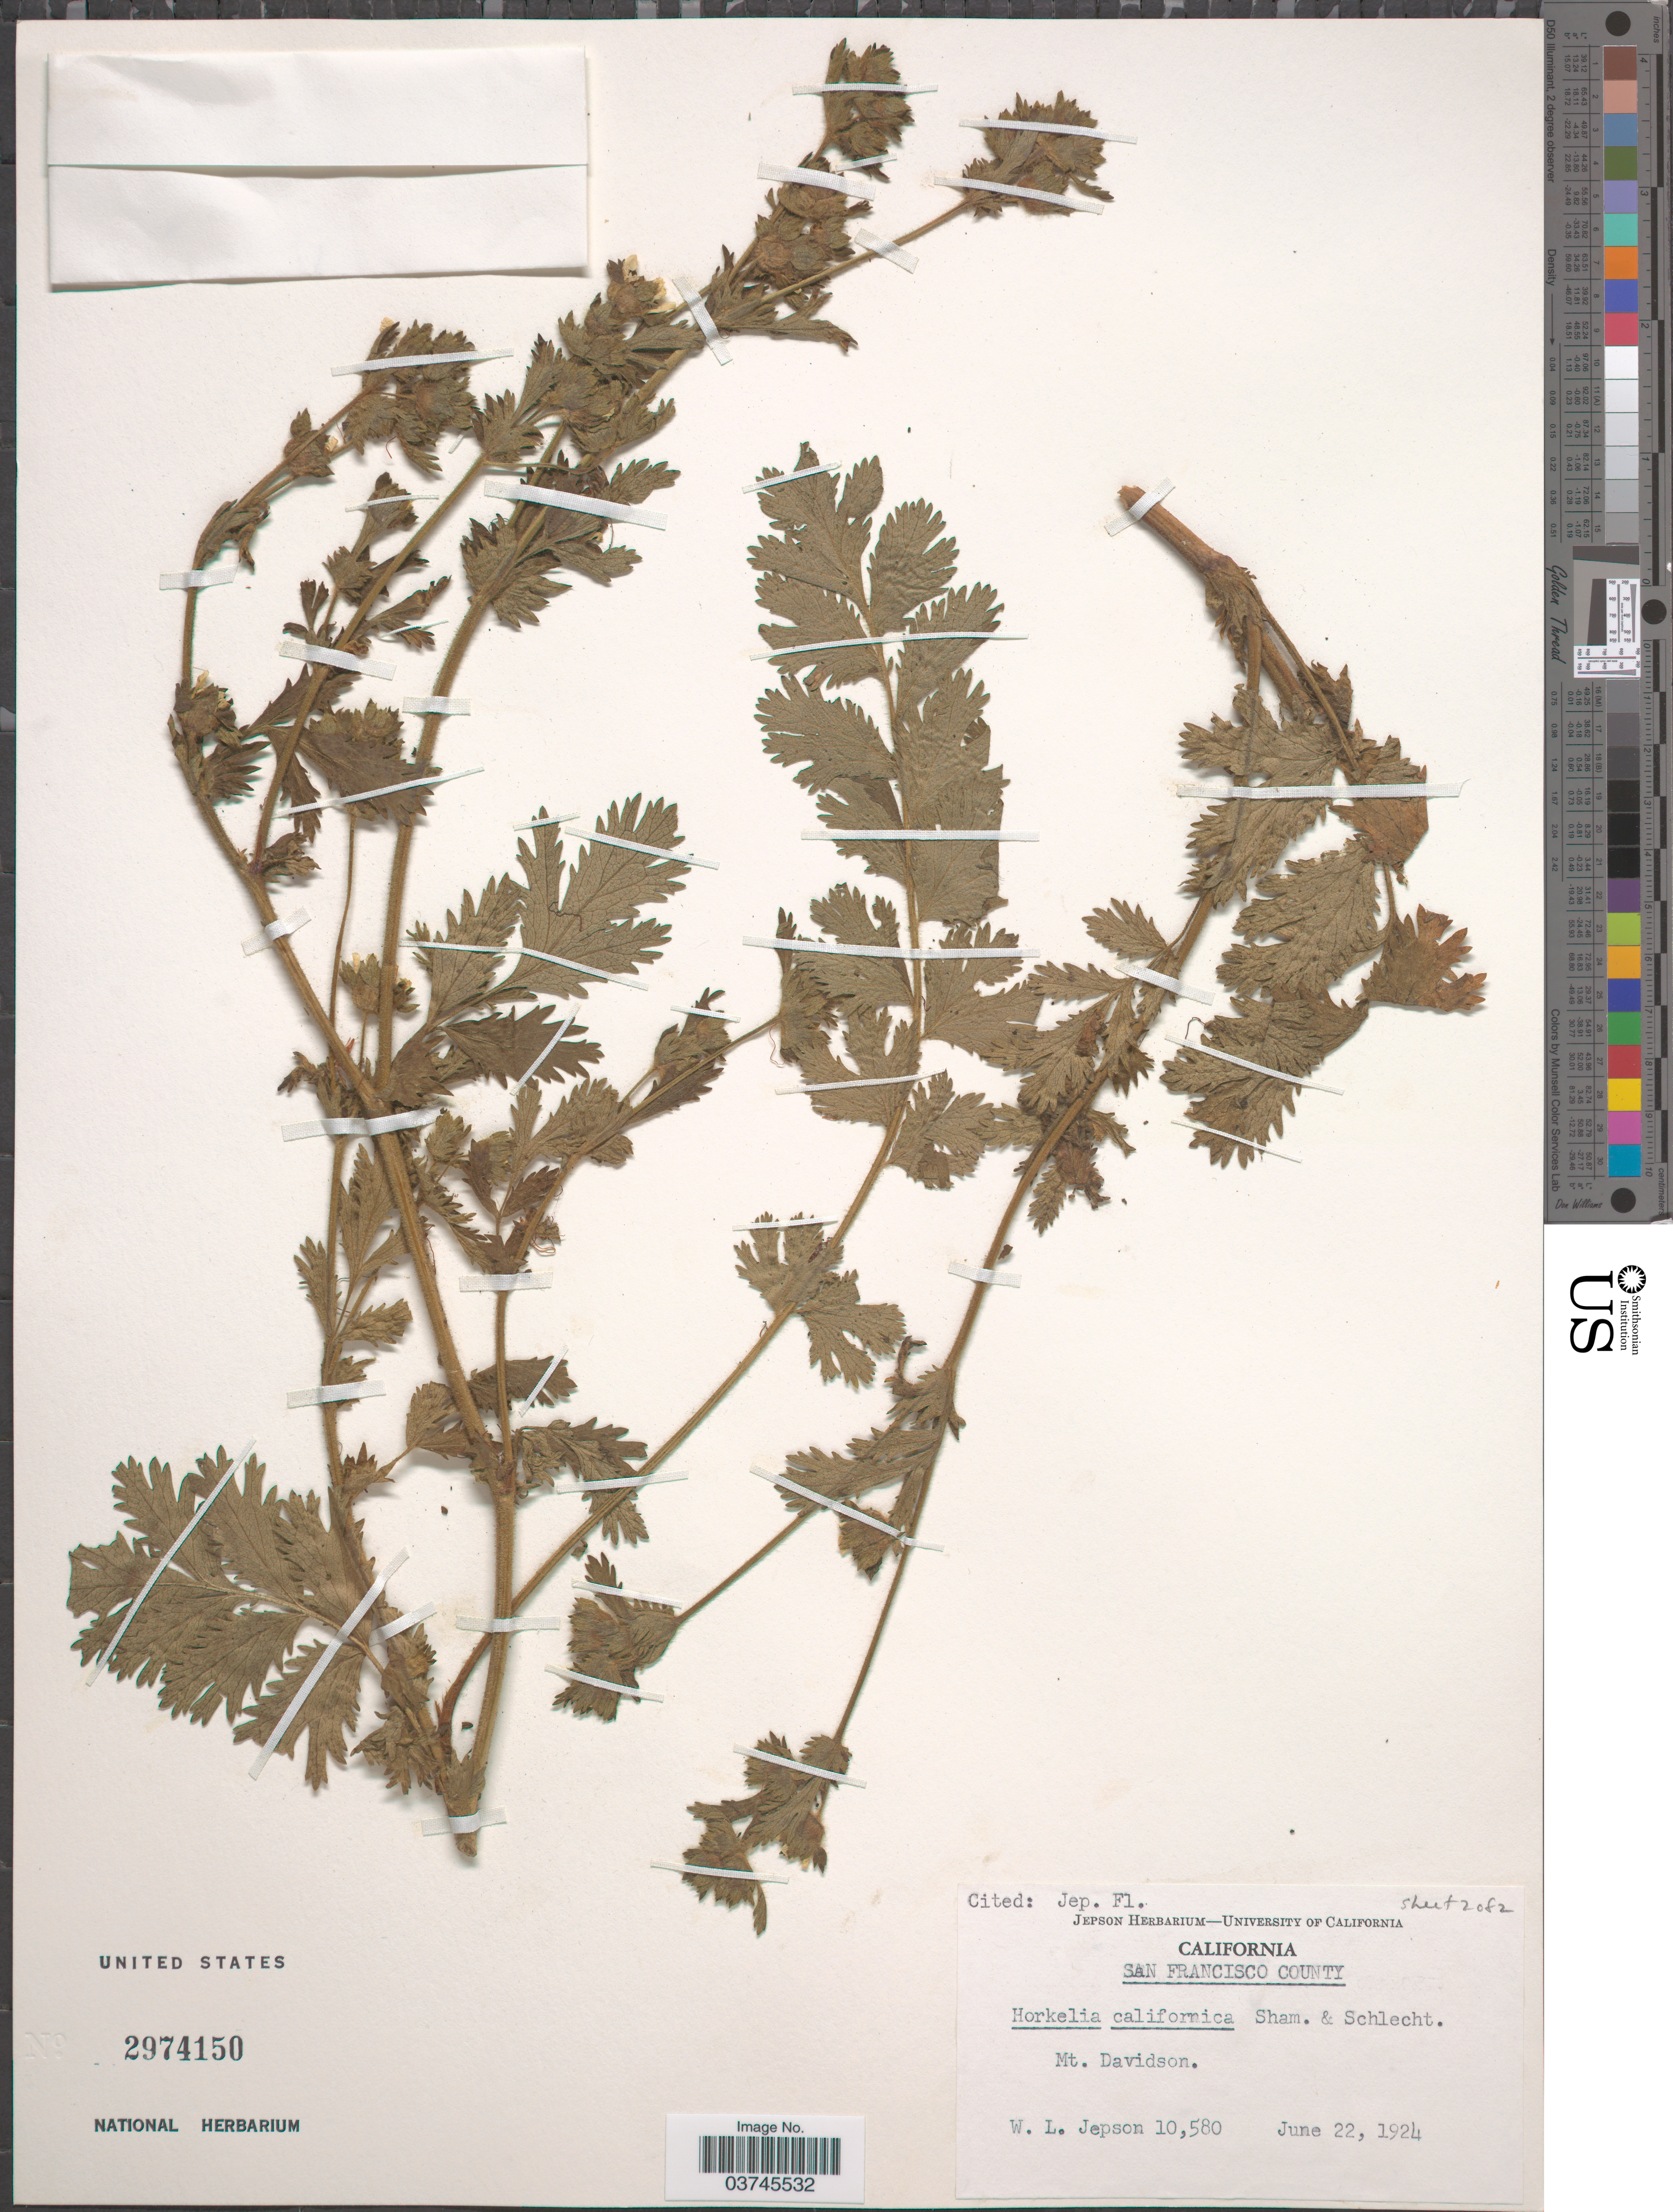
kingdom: Plantae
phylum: Tracheophyta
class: Magnoliopsida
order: Rosales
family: Rosaceae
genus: Potentilla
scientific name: Potentilla californica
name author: (Cham. & Schltdl.) Greene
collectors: W. L. Jepson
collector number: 10580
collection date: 1924-06-22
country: United States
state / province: California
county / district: San Francisco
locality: San Francisco County. Mt. Davidson.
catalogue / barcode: US 2974150